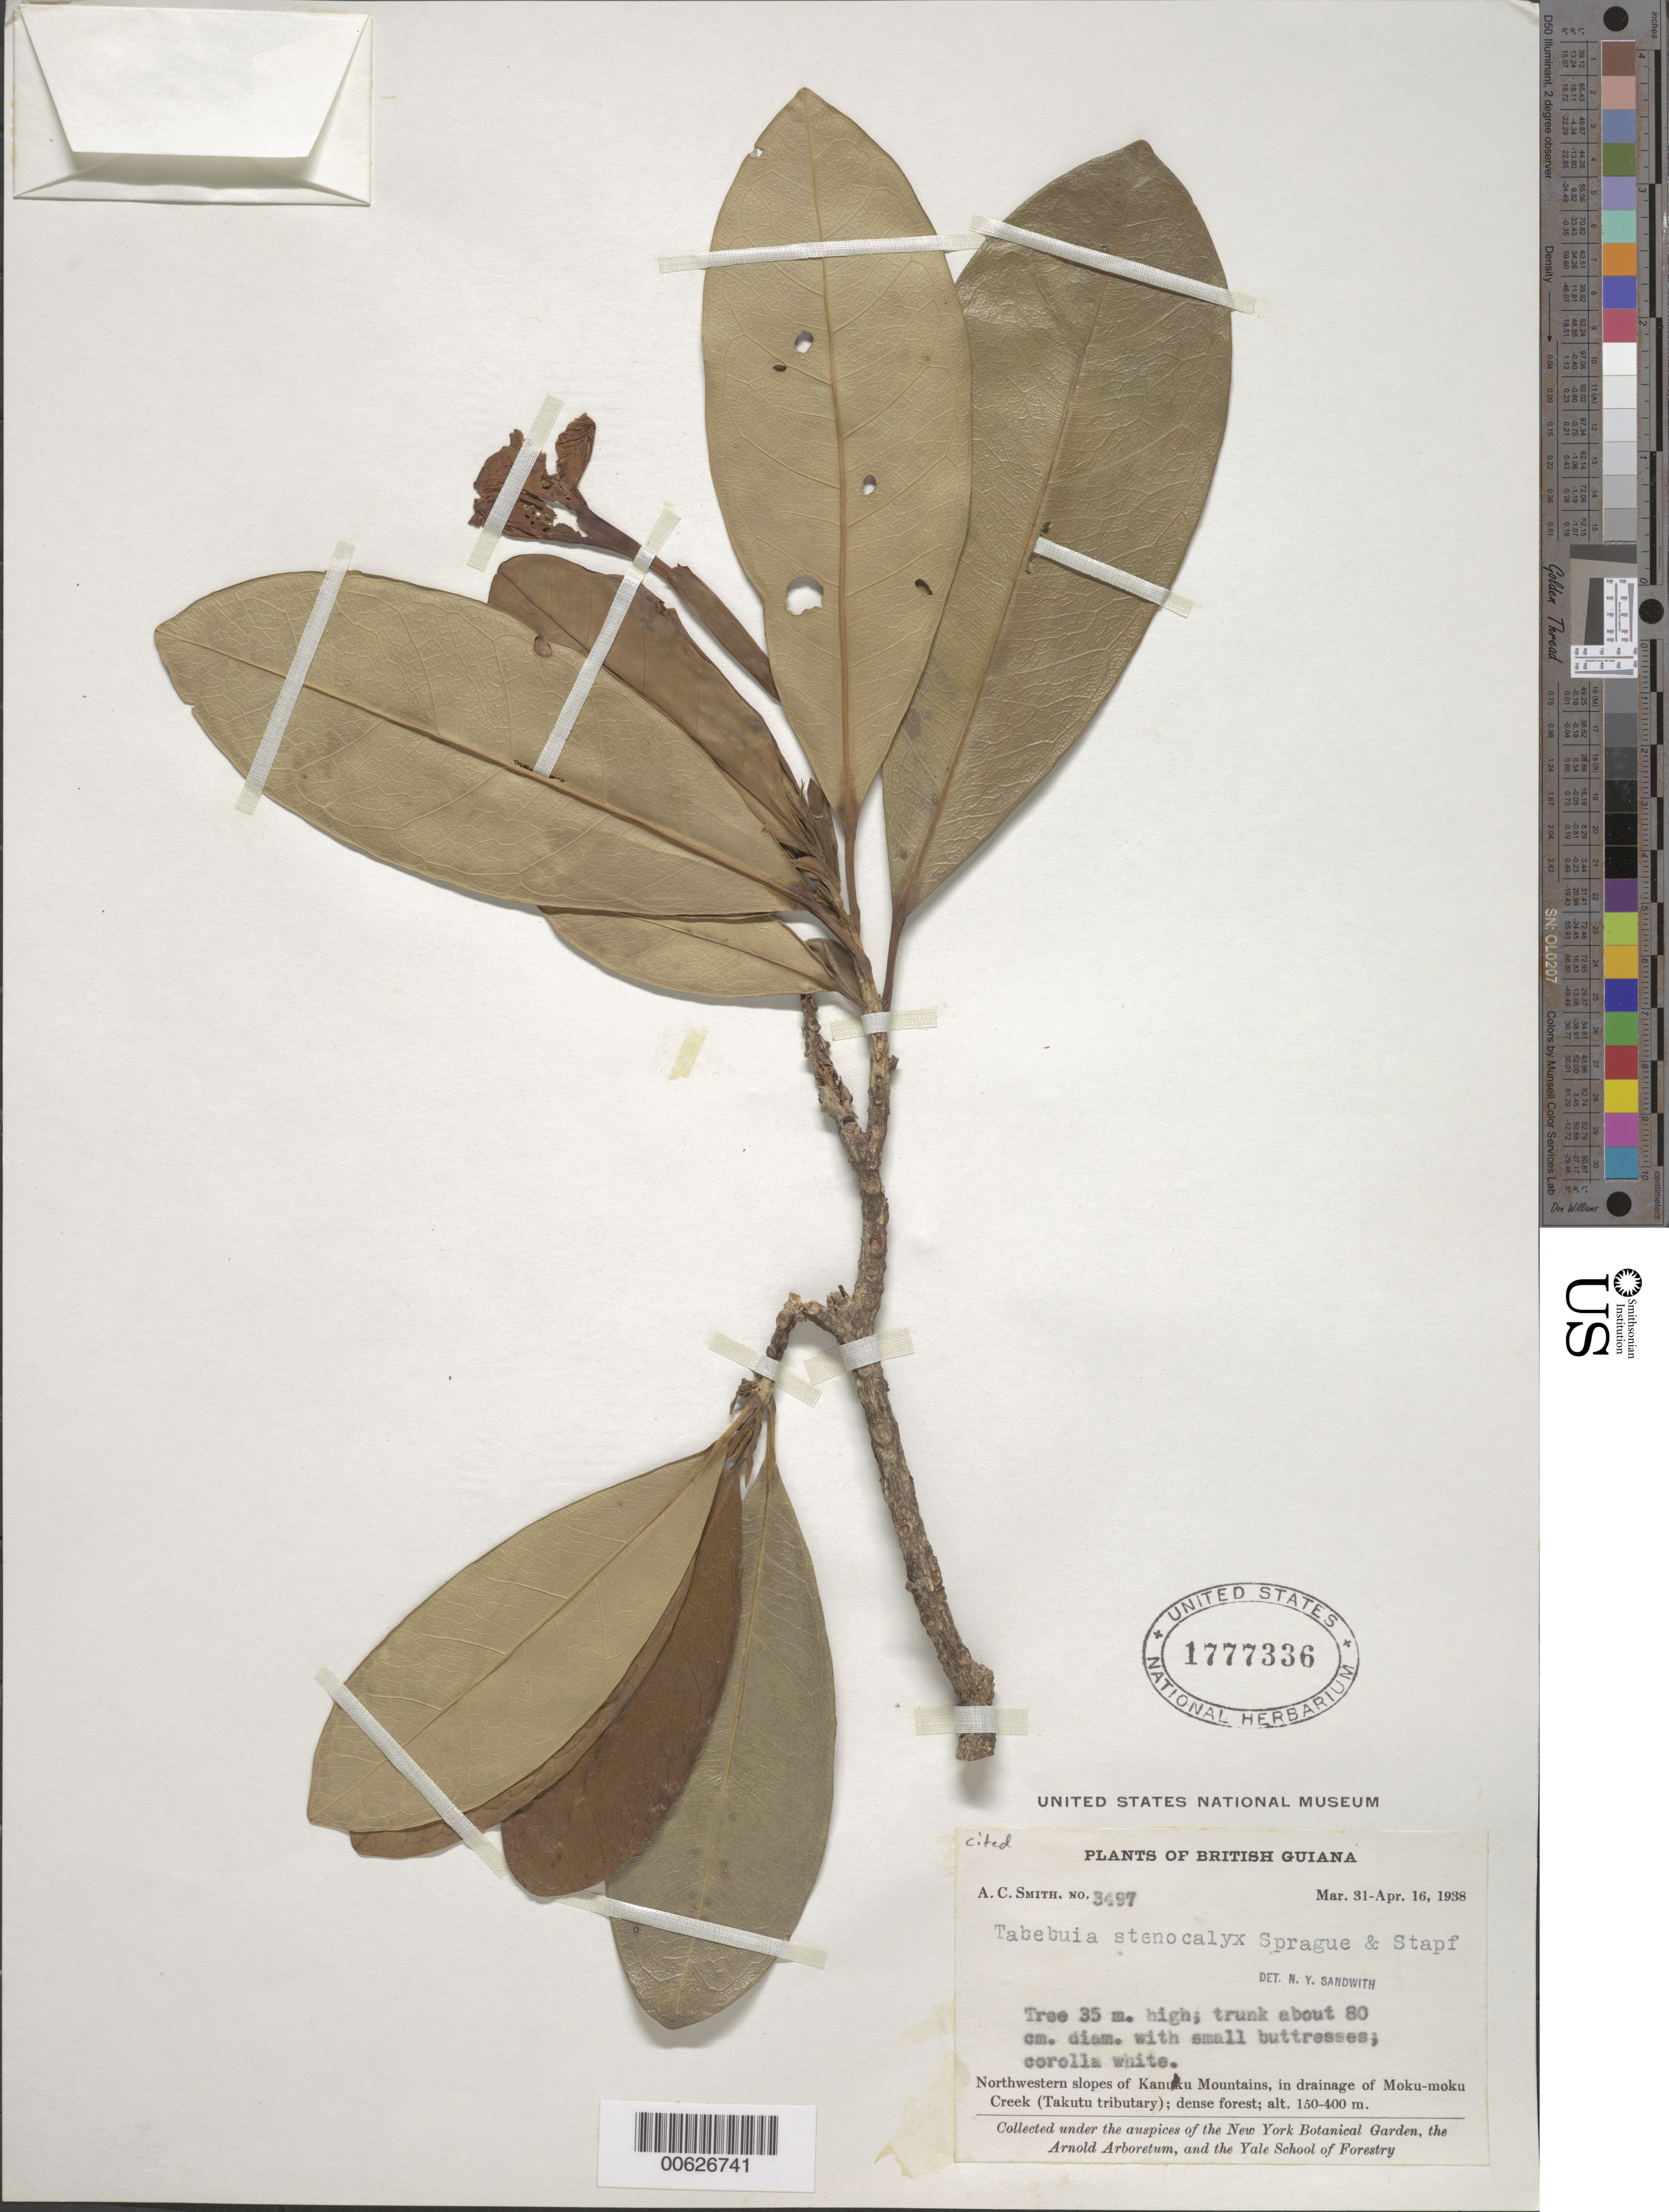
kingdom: Plantae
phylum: Tracheophyta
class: Magnoliopsida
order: Lamiales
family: Bignoniaceae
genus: Tabebuia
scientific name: Tabebuia stenocalyx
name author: Sprague & Stapf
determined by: Sandwith, N. Y.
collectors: A. C. Smith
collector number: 3497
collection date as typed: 31-Mar-38 to 16-Apr-38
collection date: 1938-03-31/1938-04-16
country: Guyana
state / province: U. Takutu-U. Essequibo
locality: Kanuku Mts., NW slopes, in drainage of Moku-moku Creek (Takutu tributary)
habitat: Dense forest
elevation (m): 150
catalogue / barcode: US 1777336